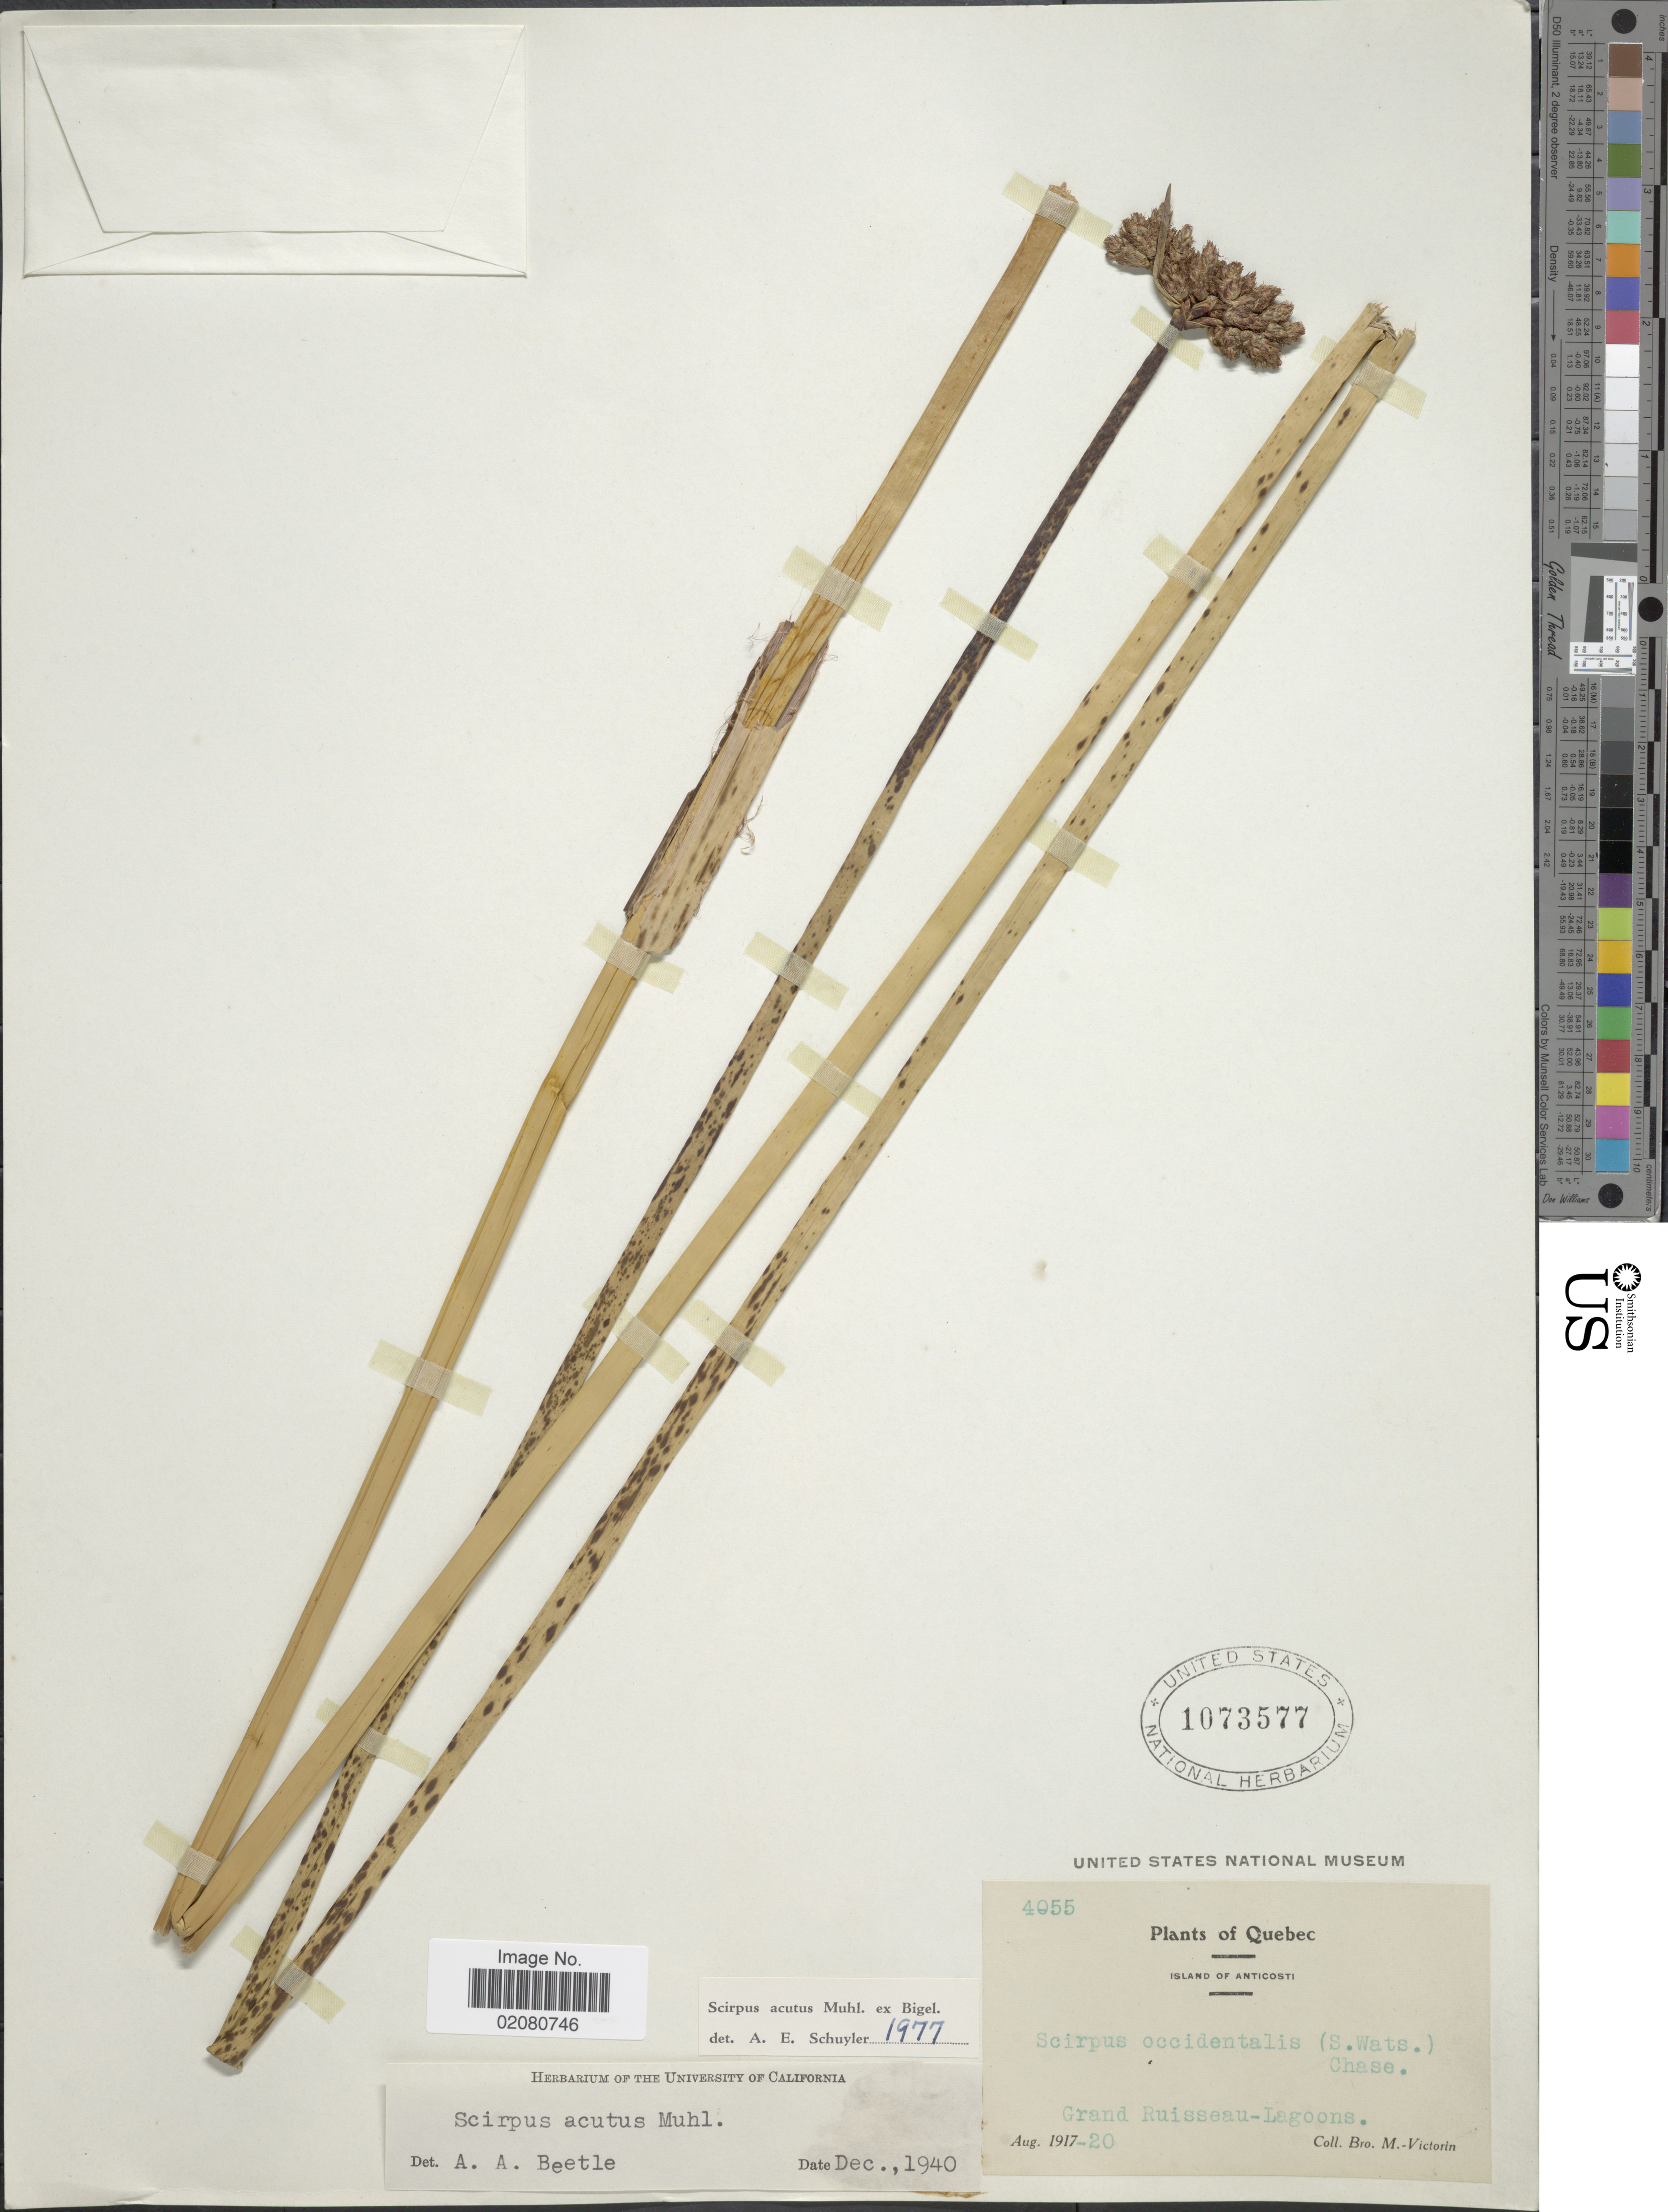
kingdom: Plantae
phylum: Tracheophyta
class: Liliopsida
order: Poales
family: Cyperaceae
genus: Schoenoplectus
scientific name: Schoenoplectus acutus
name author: (Muhl. ex Bigelow) Á. Löve & D. Löve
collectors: Fr. Marie-Victorin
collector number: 4055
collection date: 1917-08-20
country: Canada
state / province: Quebec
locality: Quebec, Island of Anticosti. Grand Ruisseau-Lagoons.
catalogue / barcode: US 1073577